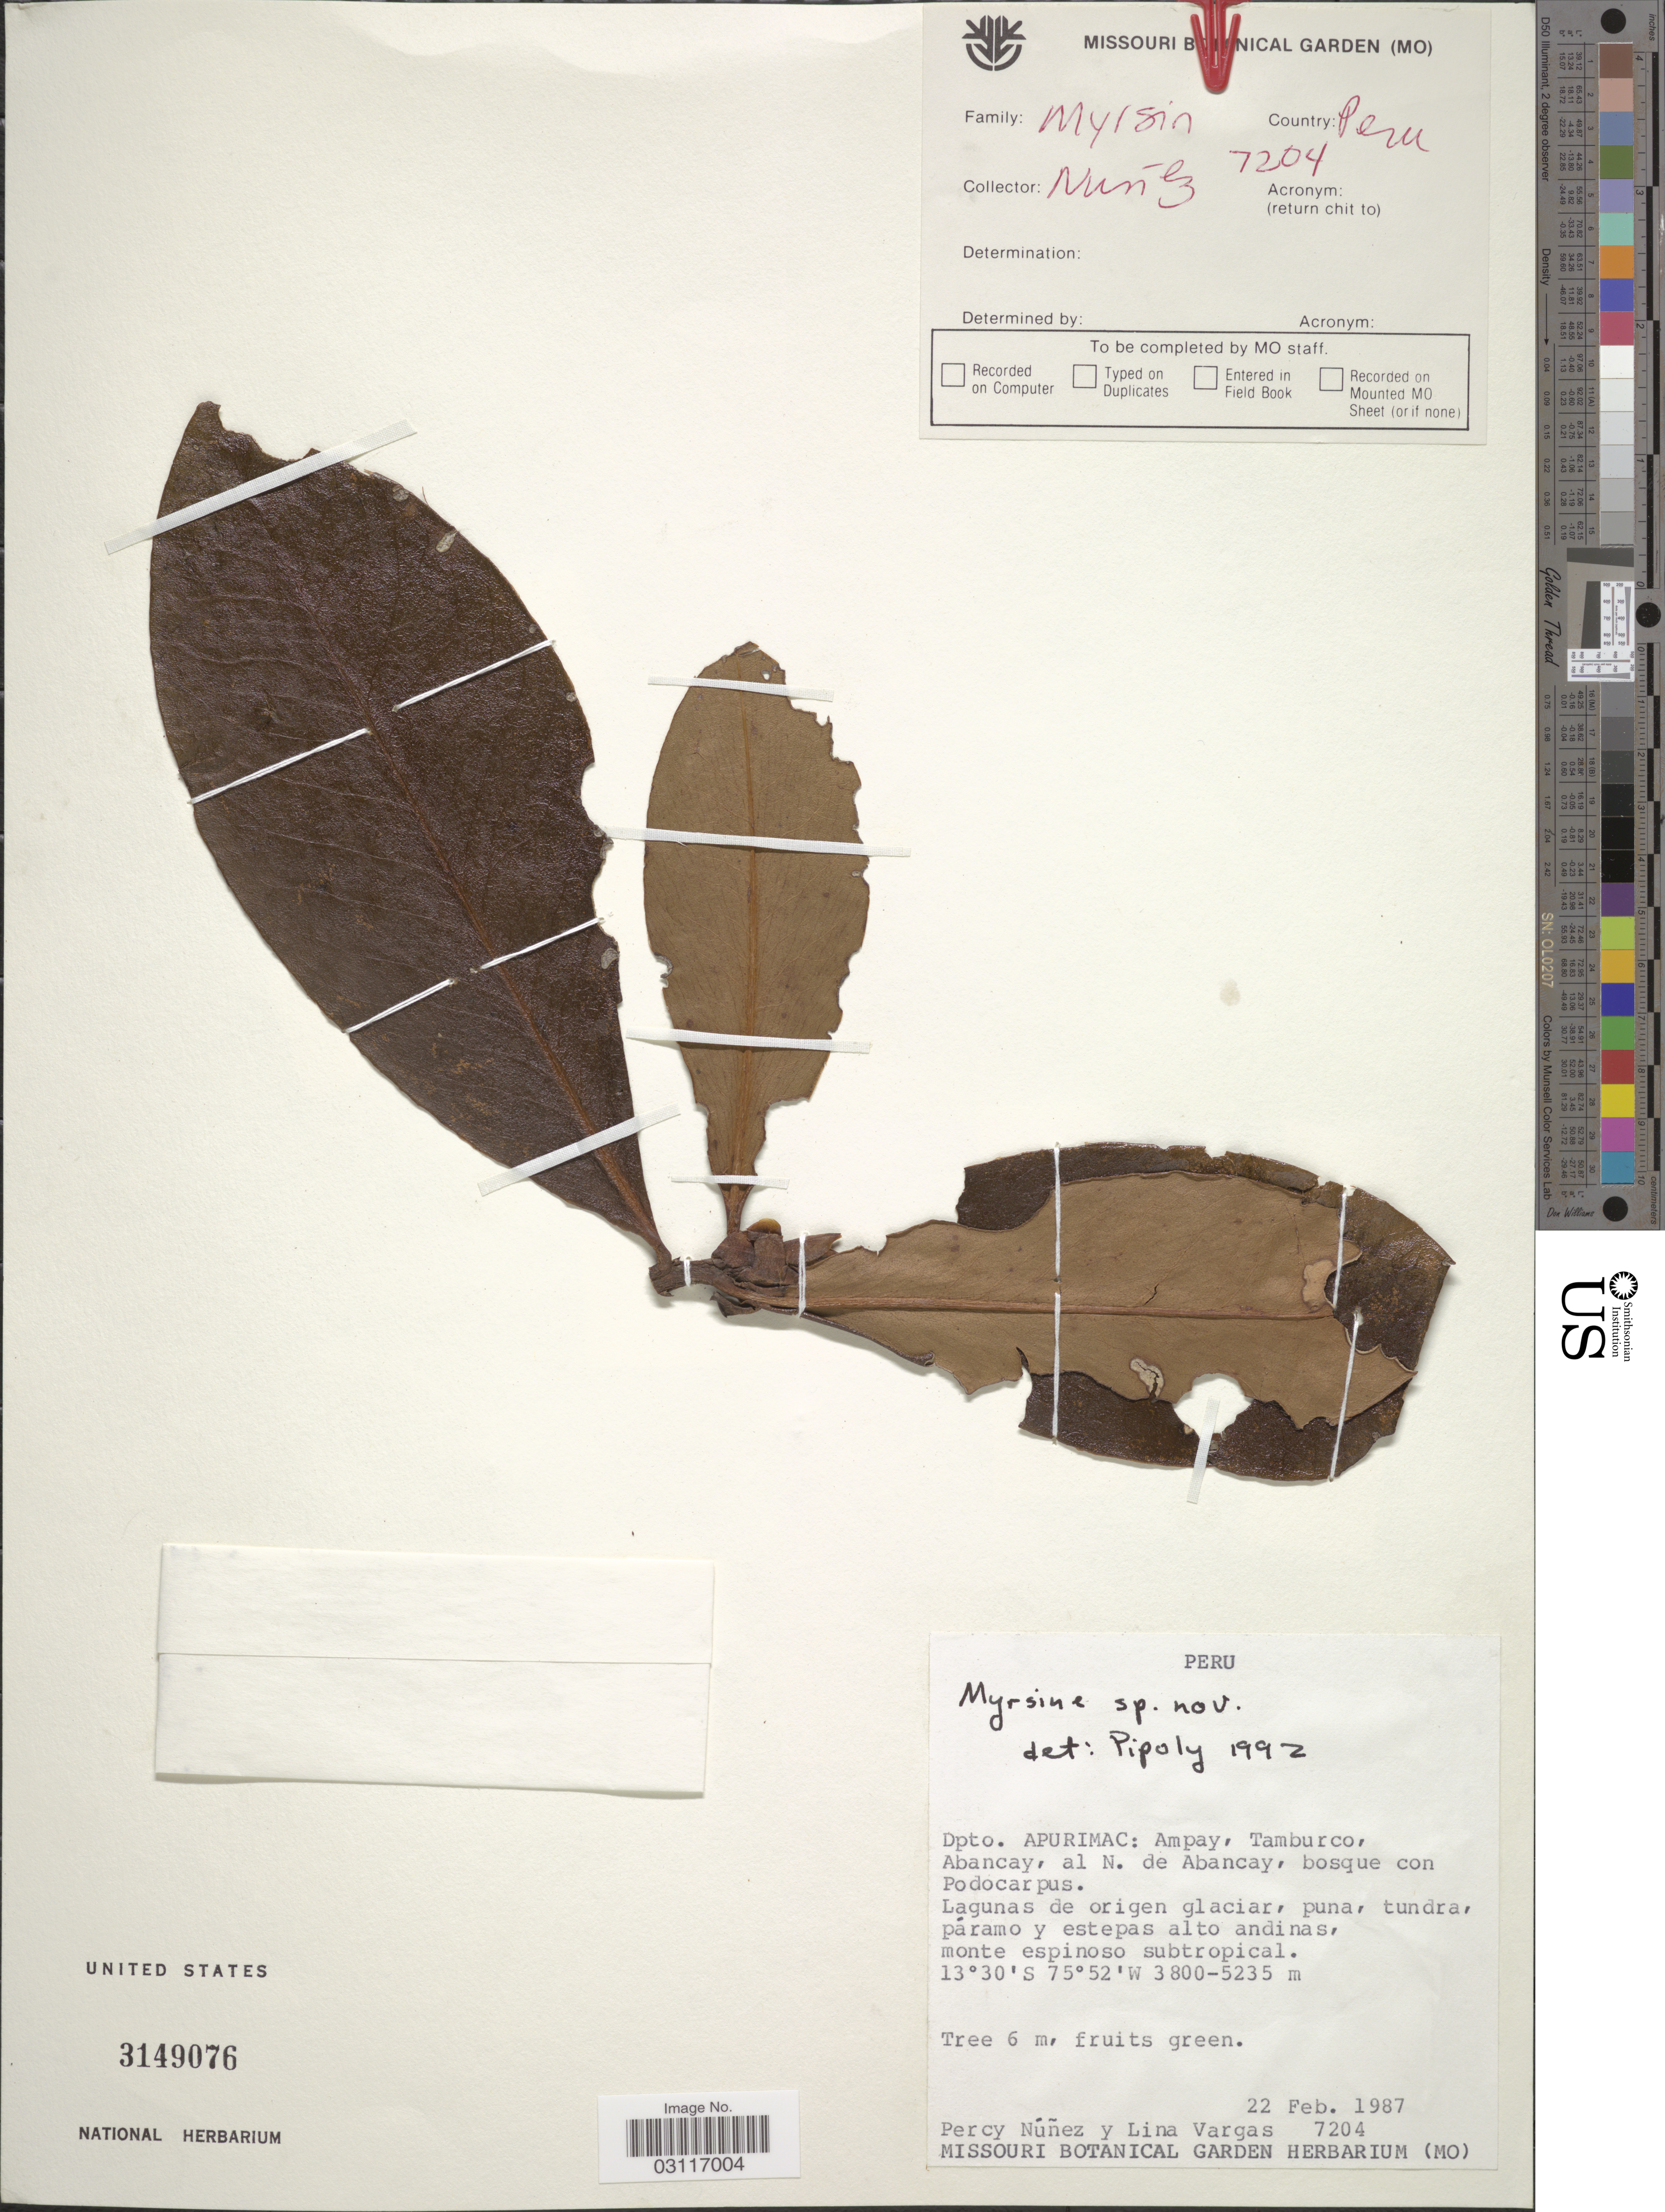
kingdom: Plantae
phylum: Tracheophyta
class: Magnoliopsida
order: Ericales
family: Primulaceae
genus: Myrsine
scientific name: Myrsine sp.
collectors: P. Nuñez V. & L. Vargas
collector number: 7204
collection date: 1987-02-22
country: Peru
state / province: Apurímac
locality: Dpto. Apurimac: Ampay, Tamburco, Abancay, al N. de Abancay, bosque con Podocarpus.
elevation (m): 3800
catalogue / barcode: US 3149076